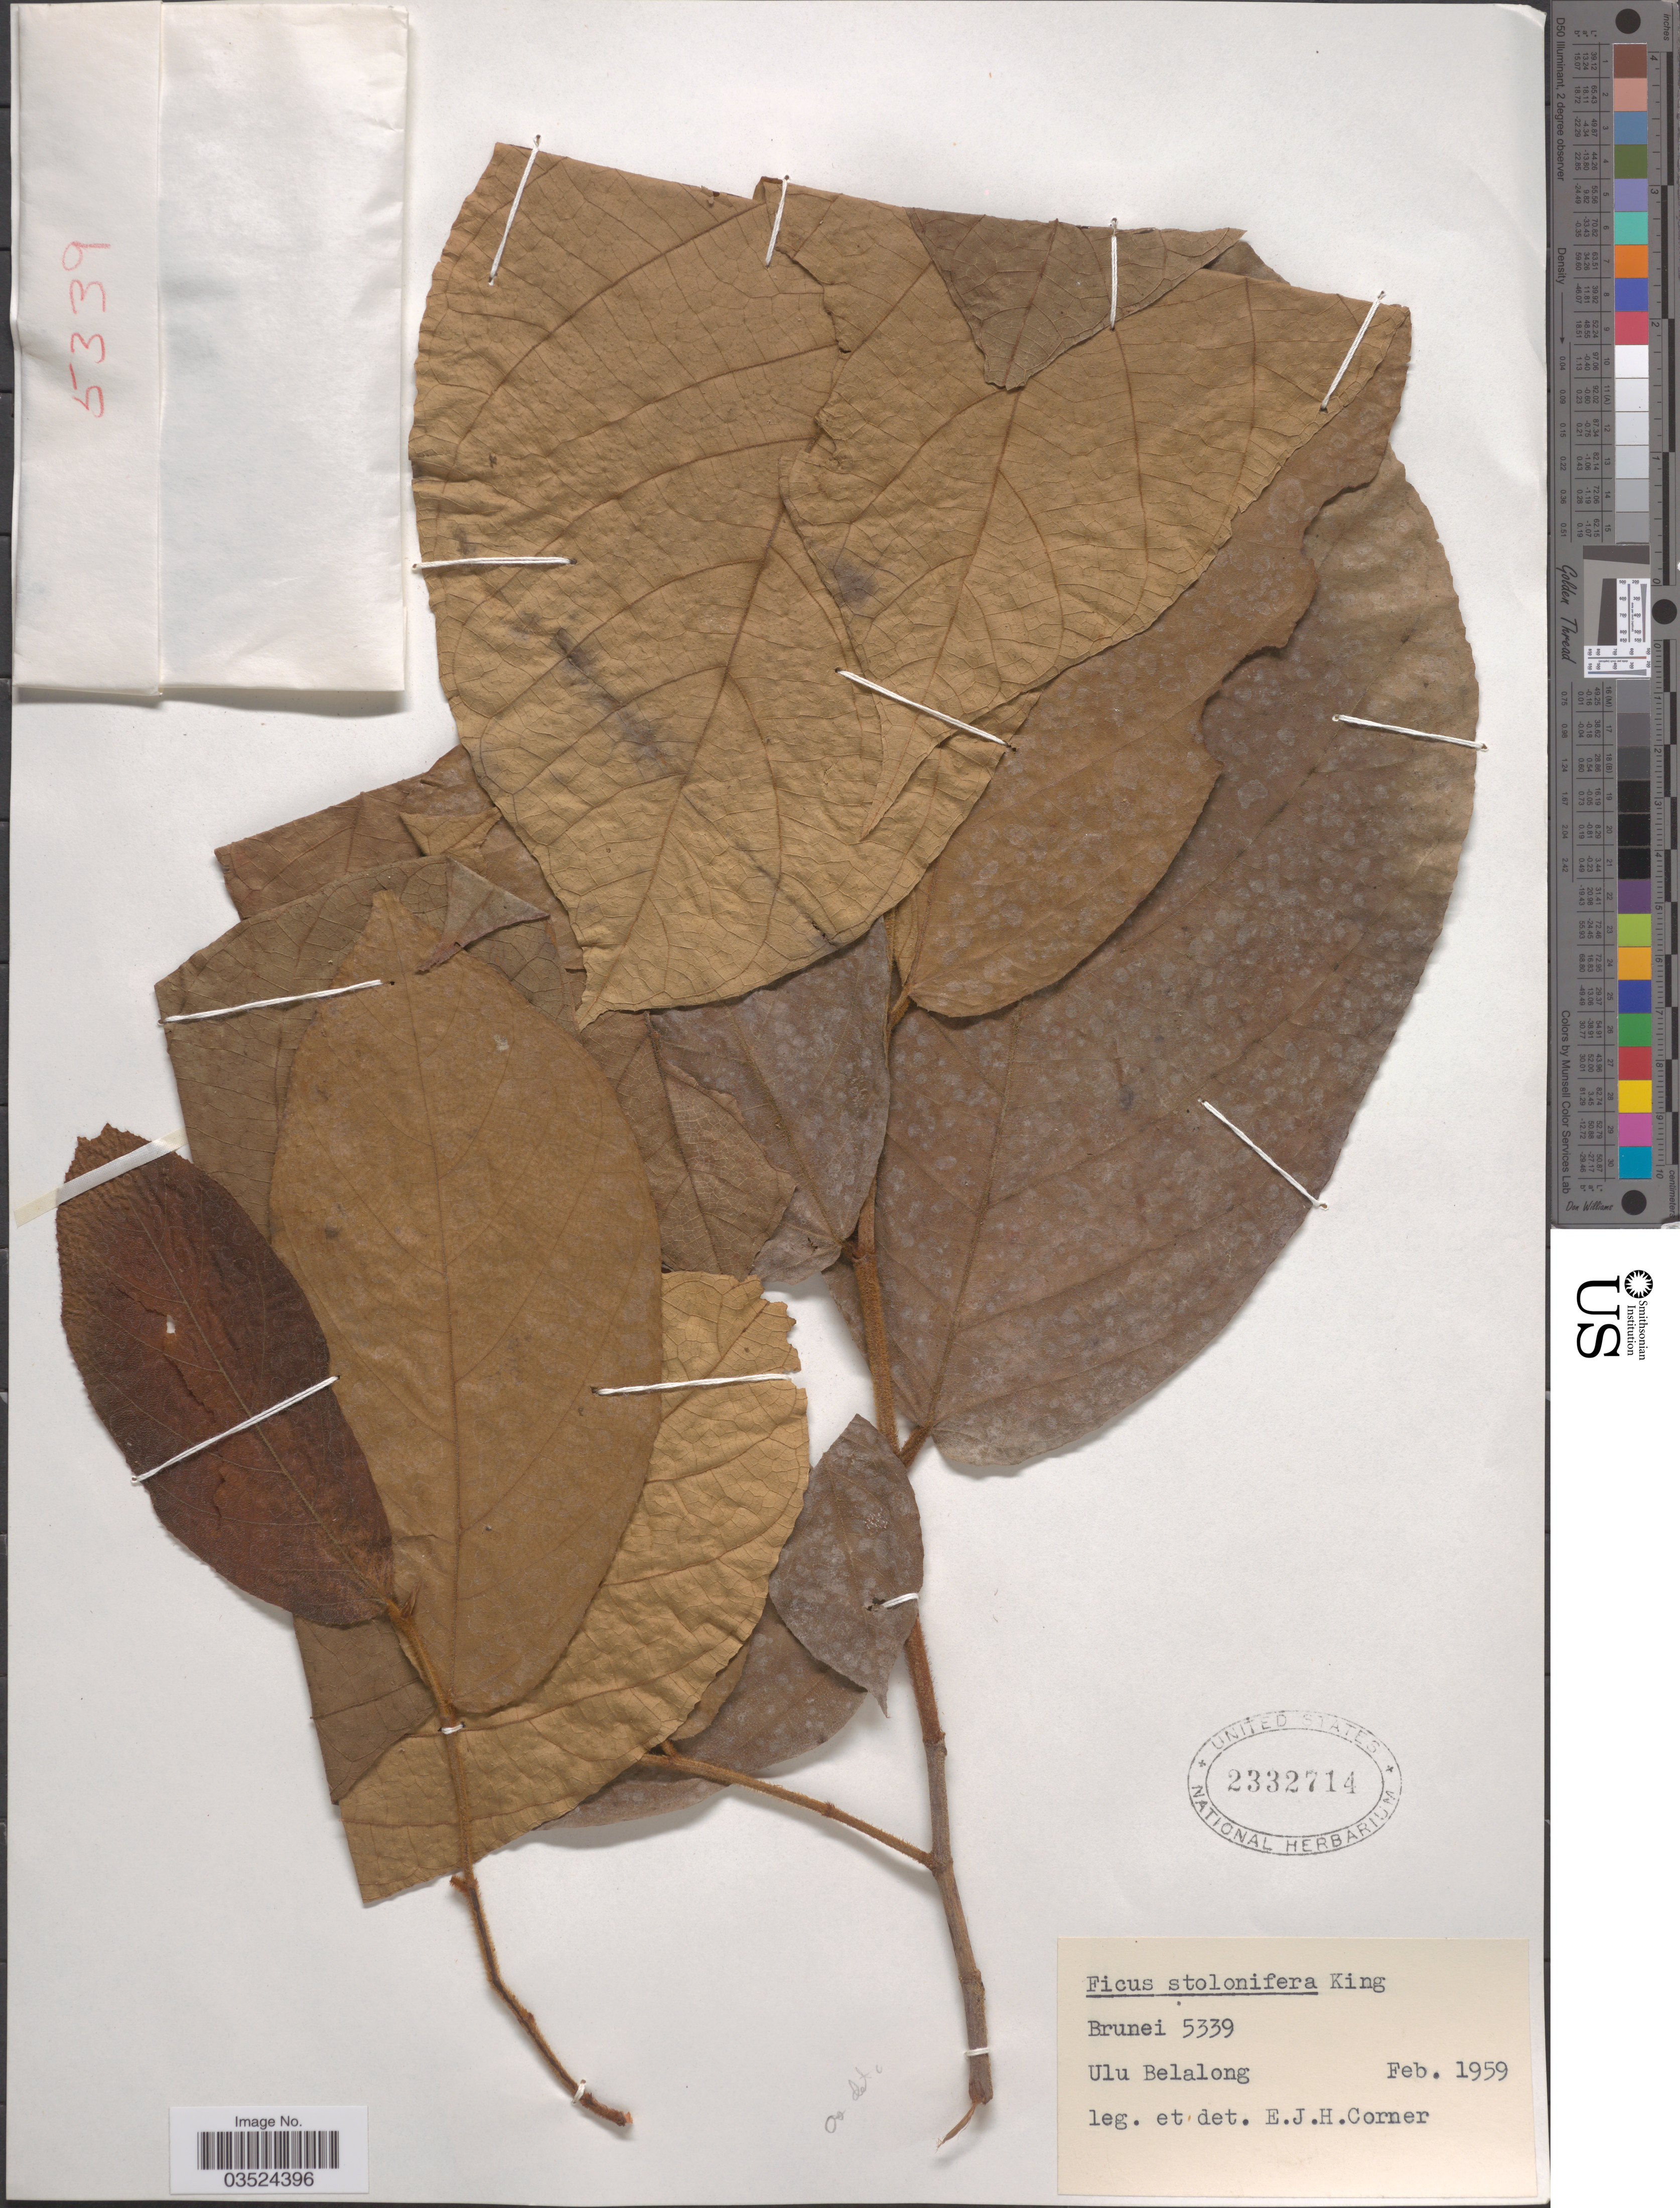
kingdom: Plantae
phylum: Tracheophyta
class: Magnoliopsida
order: Rosales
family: Moraceae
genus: Ficus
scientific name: Ficus stolonifera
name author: King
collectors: E. Corner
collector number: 5339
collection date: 1959-02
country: Brunei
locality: Ula Belalong.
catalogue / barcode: US 2332714